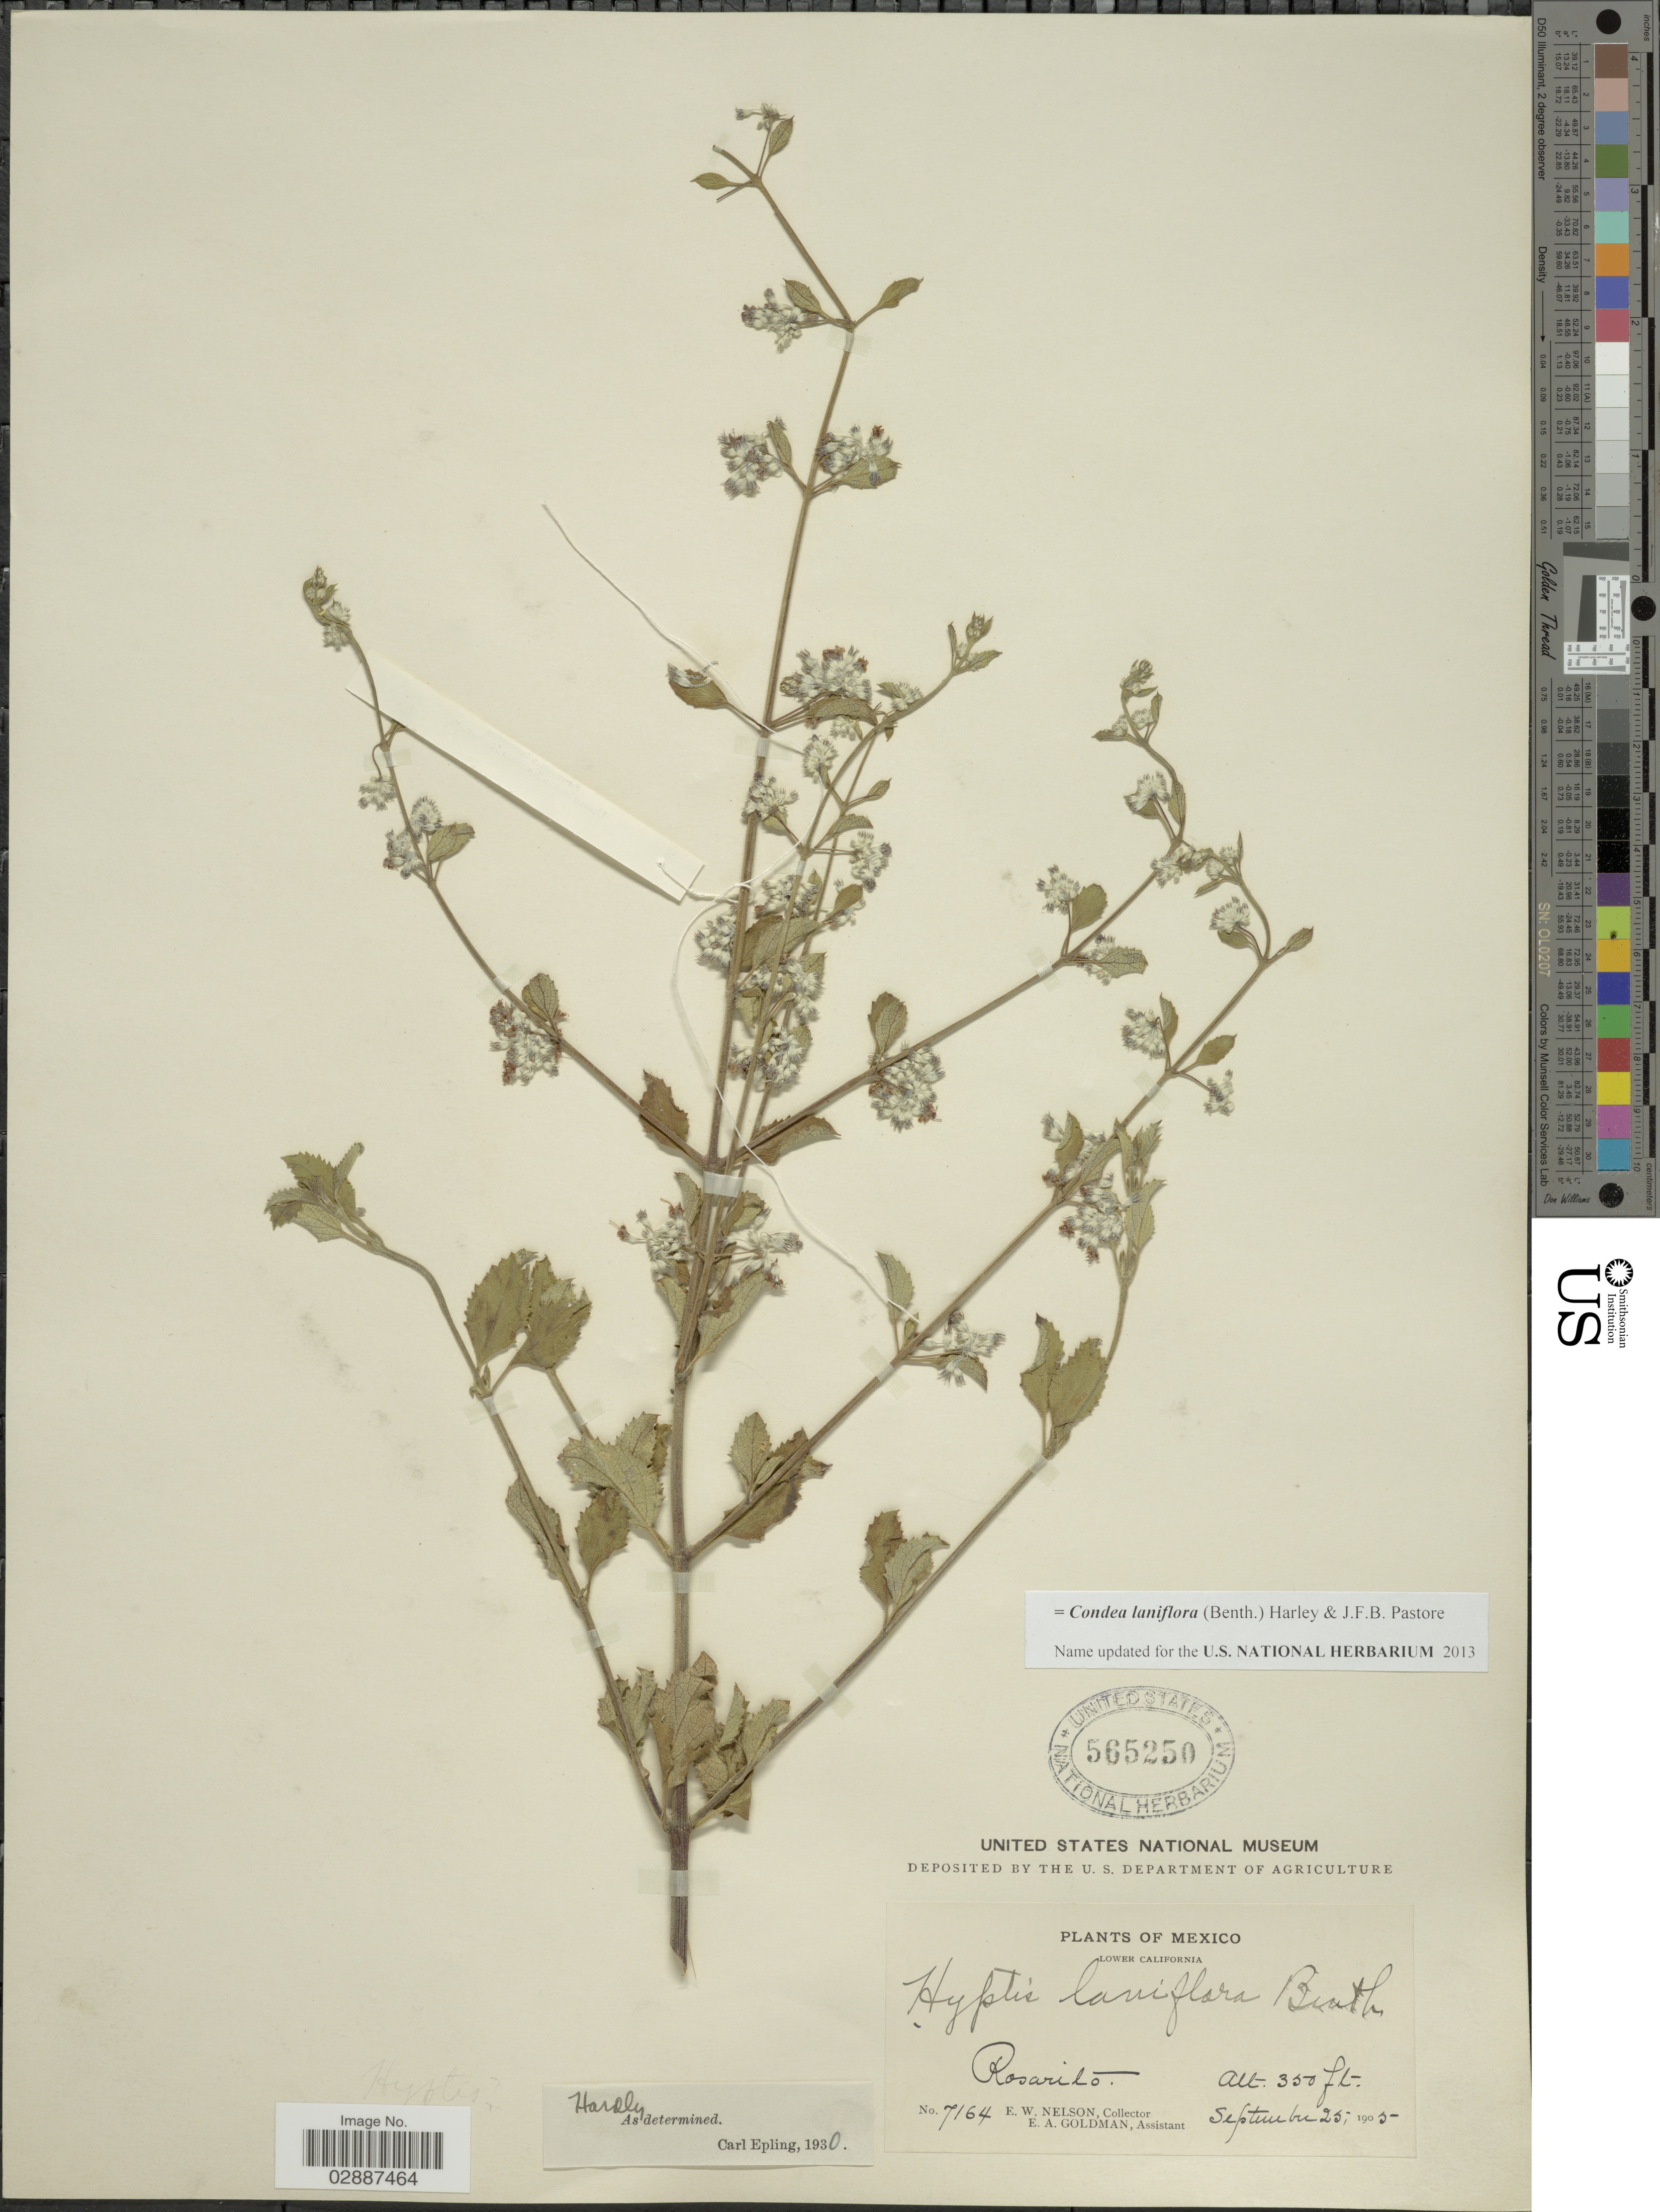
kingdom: Plantae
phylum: Tracheophyta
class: Magnoliopsida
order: Lamiales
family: Lamiaceae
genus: Condea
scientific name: Condea laniflora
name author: (Benth.) Harley & J.F.B. Pastore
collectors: E. W. Nelson & E. A. Goldman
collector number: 7164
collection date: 1905-09-25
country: Mexico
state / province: Baja California Norte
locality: Lower California. Rosarito.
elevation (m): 107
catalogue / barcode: US 565250